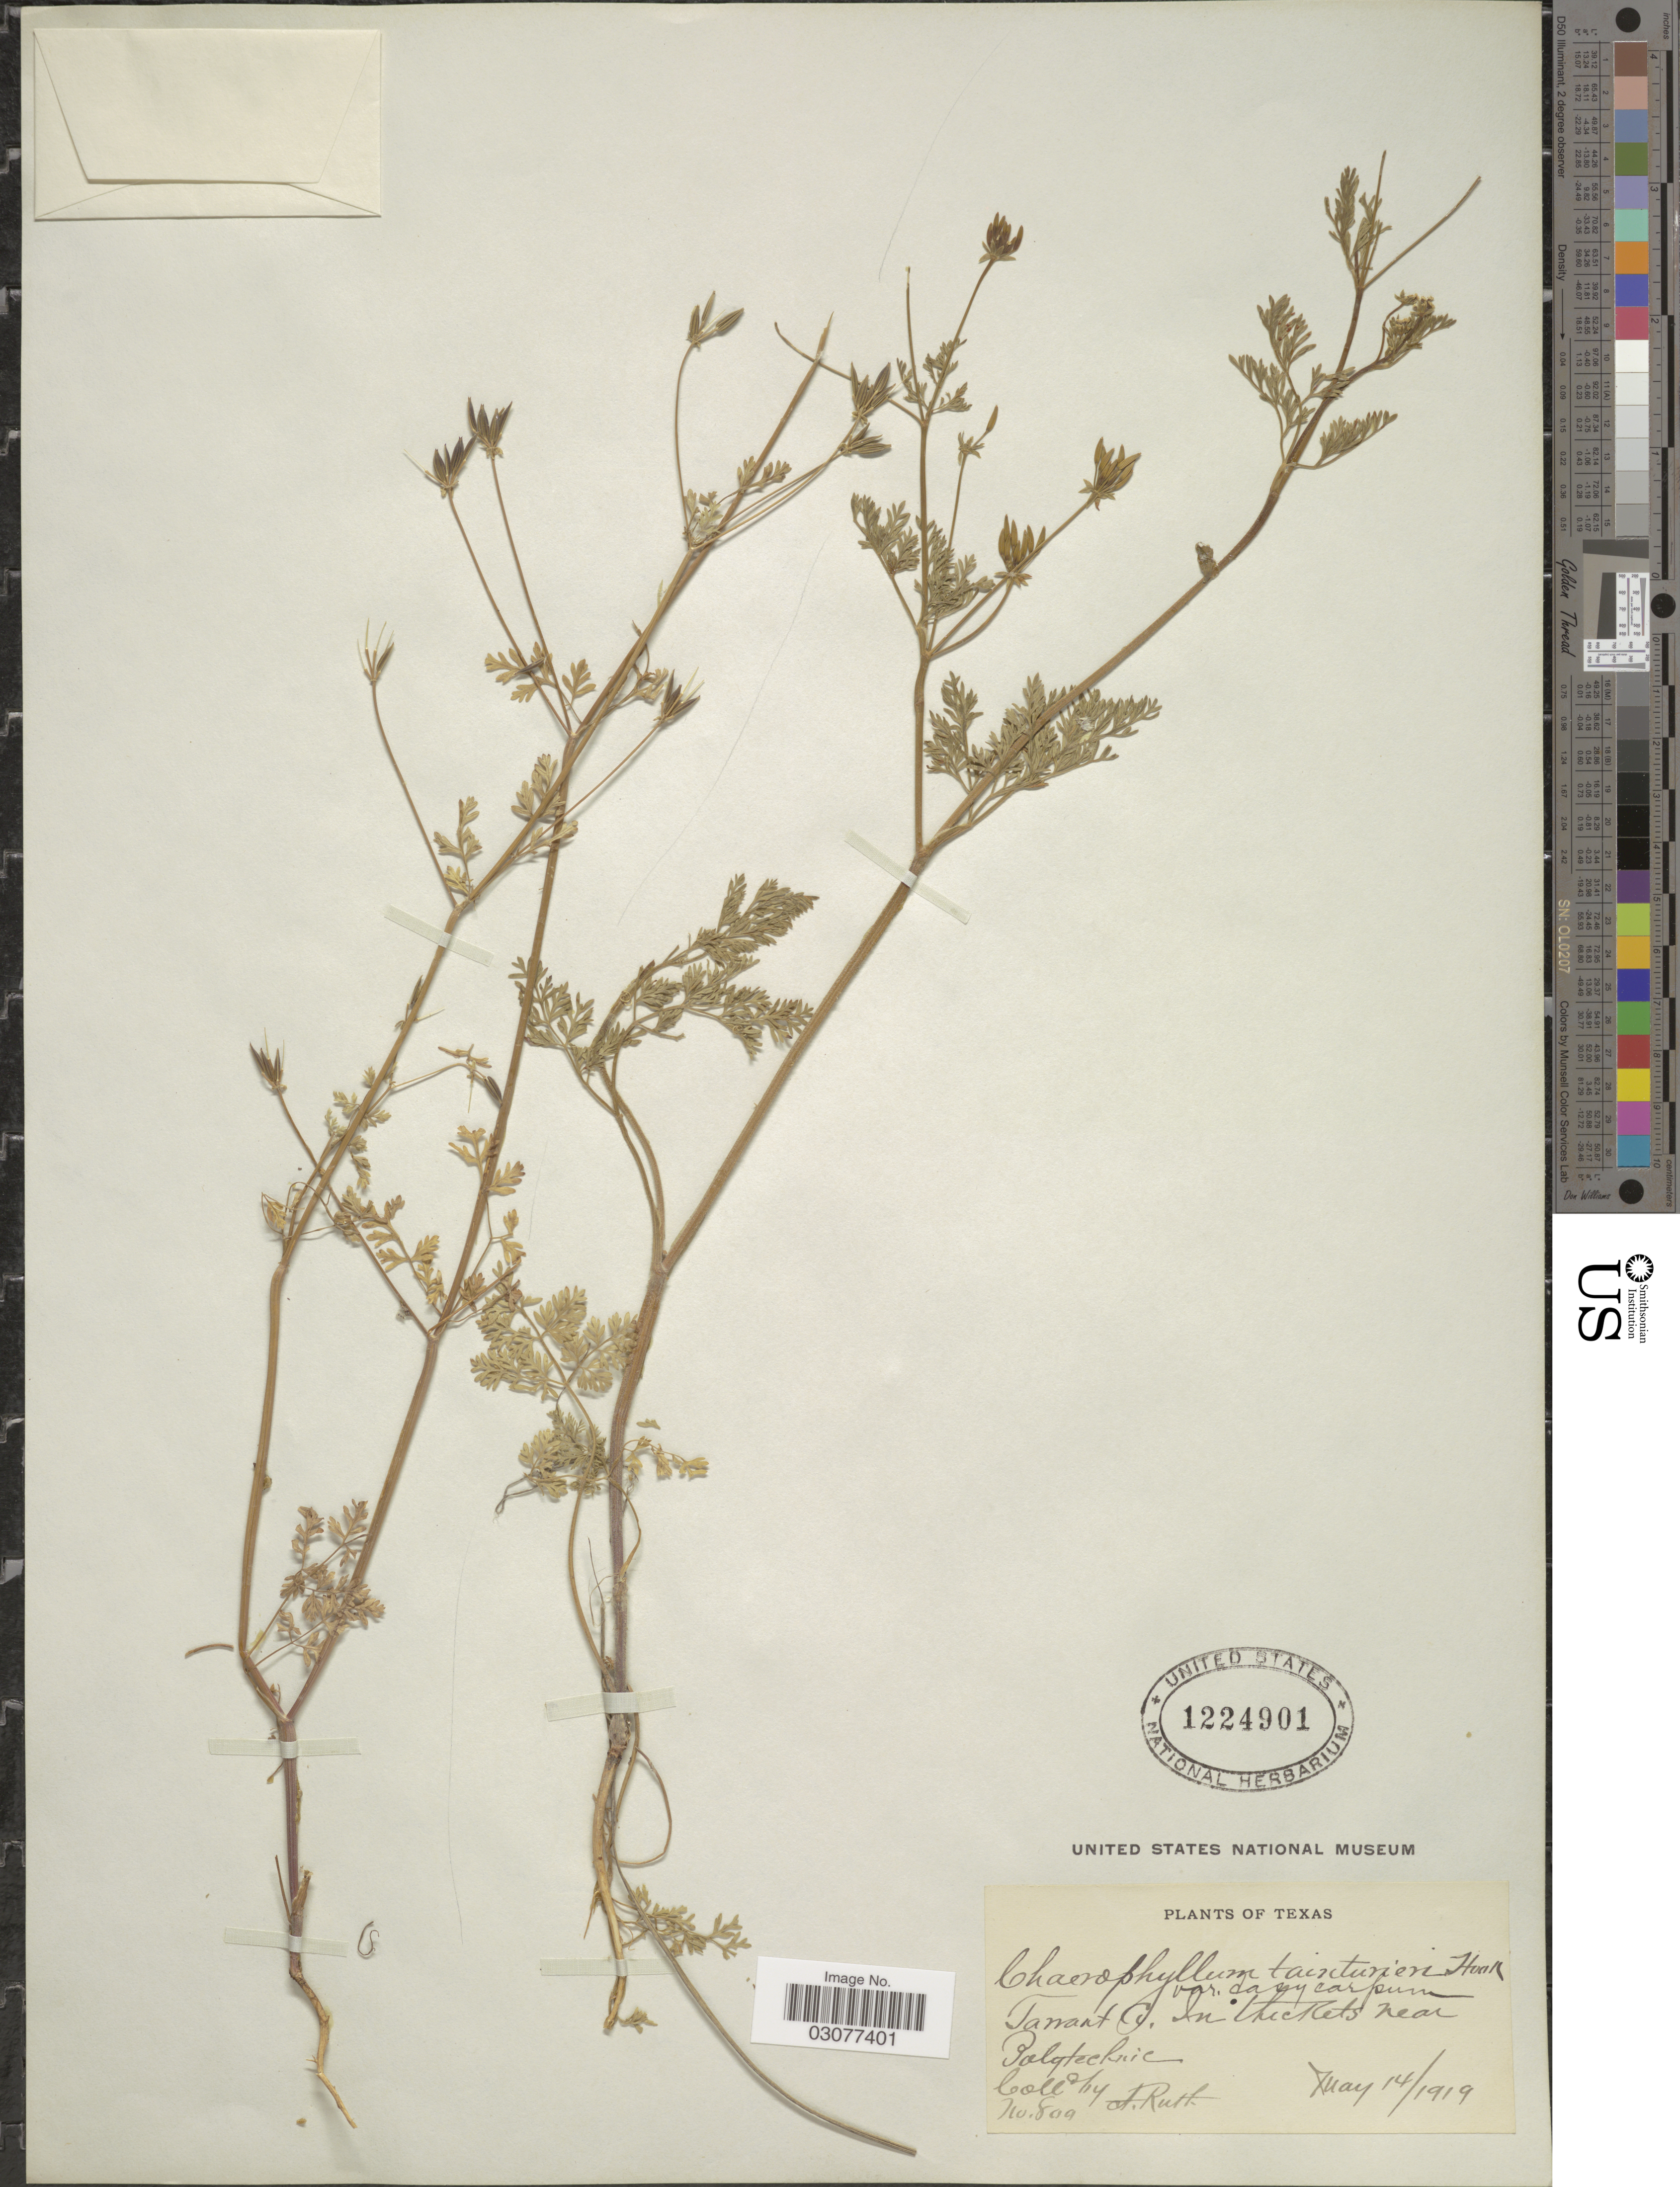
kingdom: Plantae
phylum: Tracheophyta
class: Magnoliopsida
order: Apiales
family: Apiaceae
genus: Chaerophyllum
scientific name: Chaerophyllum dasycarpum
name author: (Hook. ex S. Watson) Nutt.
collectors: A. Ruth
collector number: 809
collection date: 1919-05-14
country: United States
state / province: Texas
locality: Tamant Co. In thickets near Polytechnic.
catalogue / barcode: US 1224901